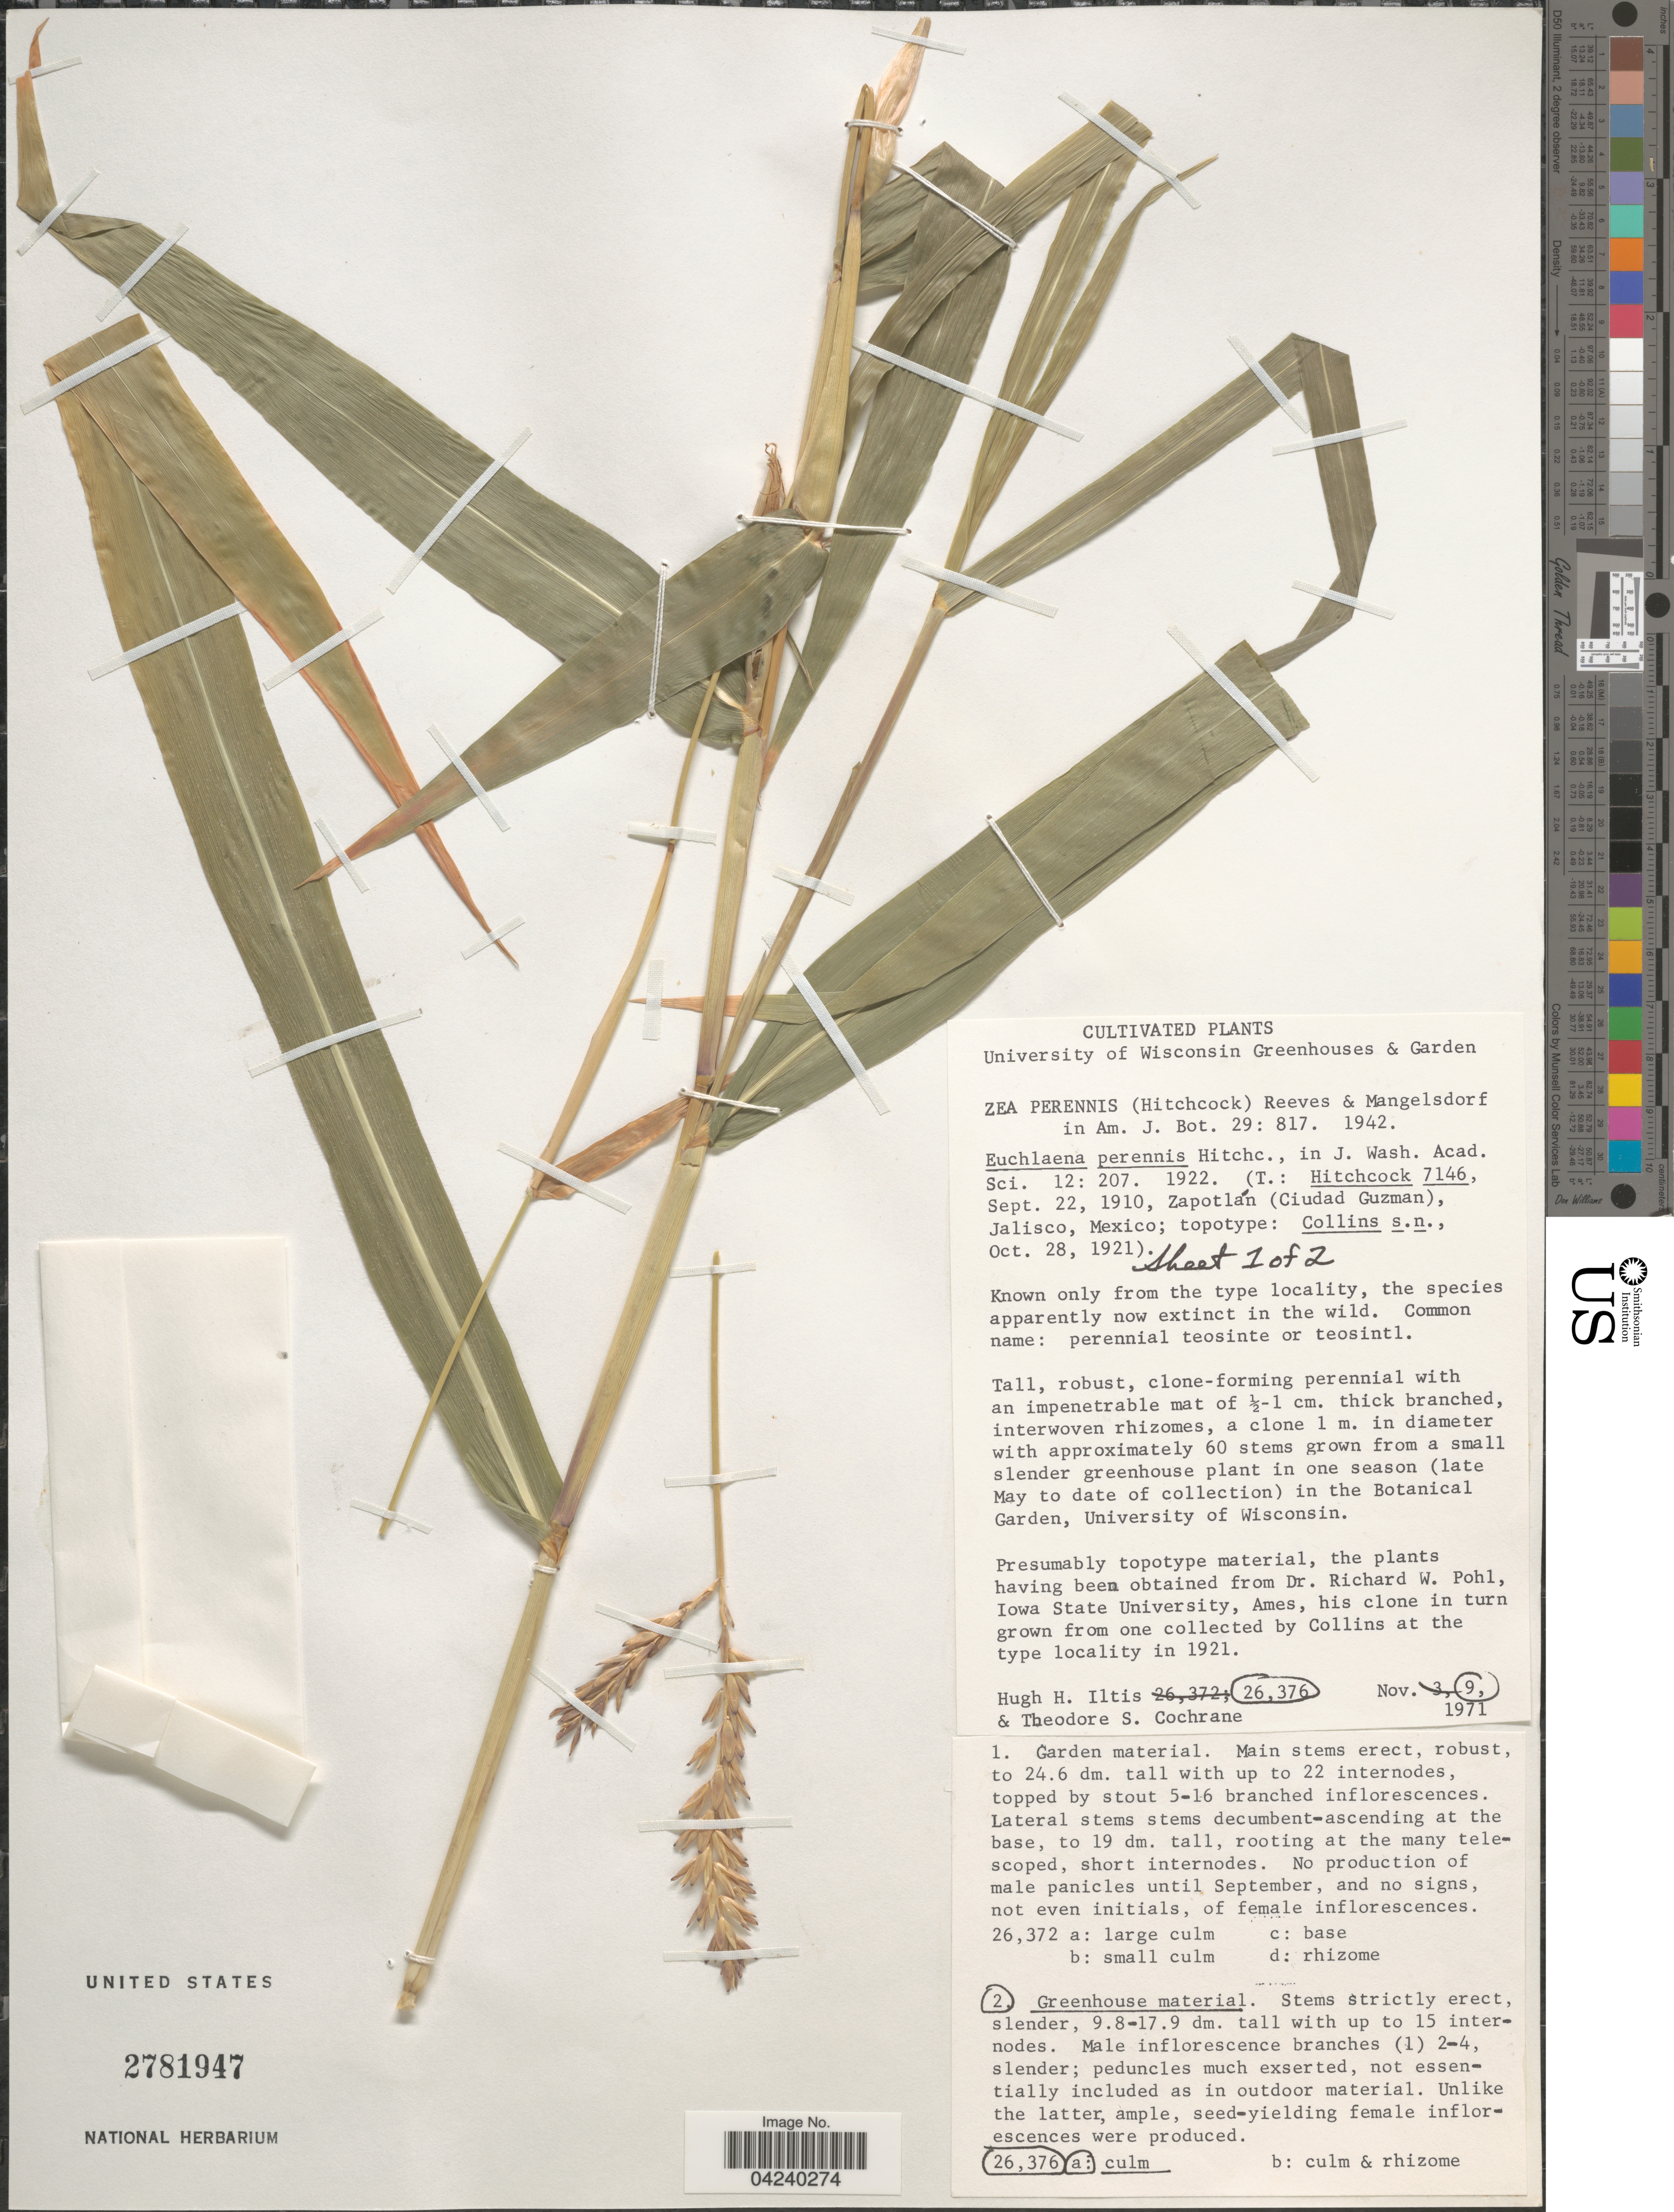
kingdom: Plantae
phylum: Tracheophyta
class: Liliopsida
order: Poales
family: Poaceae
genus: Zea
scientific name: Zea perennis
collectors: -- Collins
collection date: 1921-10-28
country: Mexico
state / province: Jalisco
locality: Zapotlán (Ciudad Guzman).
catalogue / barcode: US 2781947